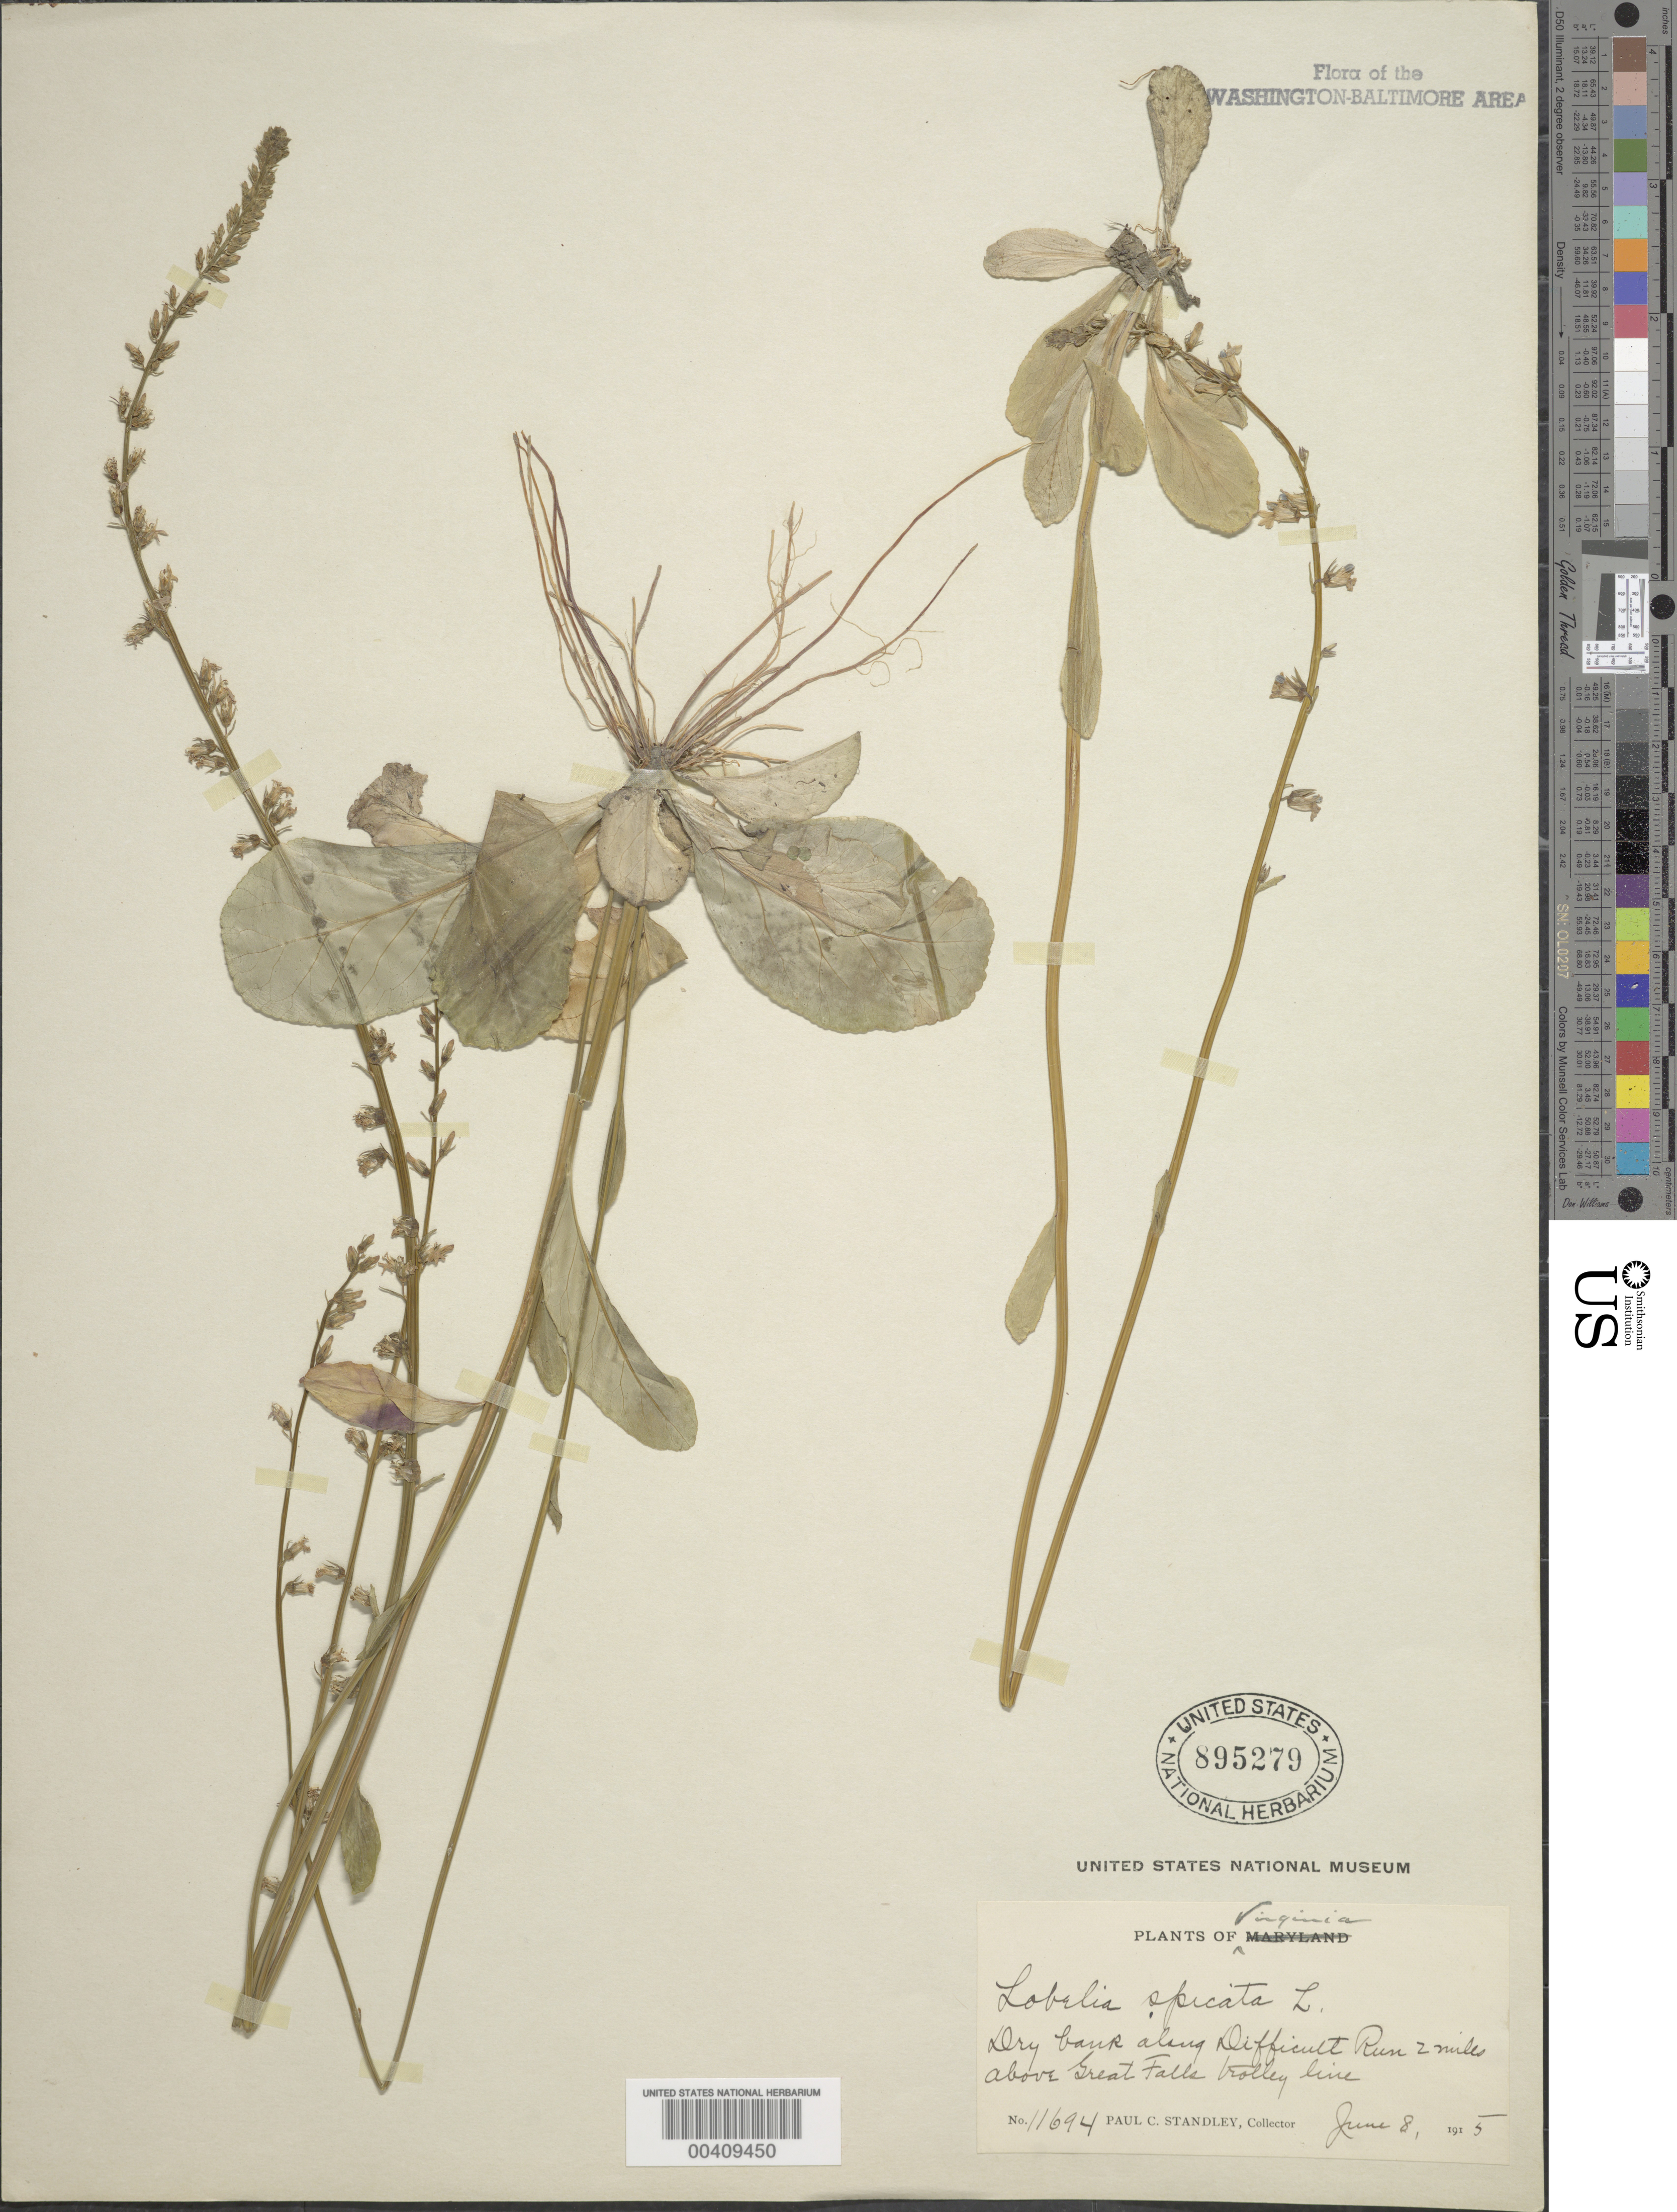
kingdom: Plantae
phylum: Tracheophyta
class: Magnoliopsida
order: Asterales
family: Campanulaceae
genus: Lobelia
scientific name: Lobelia spicata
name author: Lam.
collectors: P. C. Standley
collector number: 11694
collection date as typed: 08 Jun 1915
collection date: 1915-06-08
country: United States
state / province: Virginia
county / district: Fairfax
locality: Difficult Run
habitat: Waste places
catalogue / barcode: US 895279